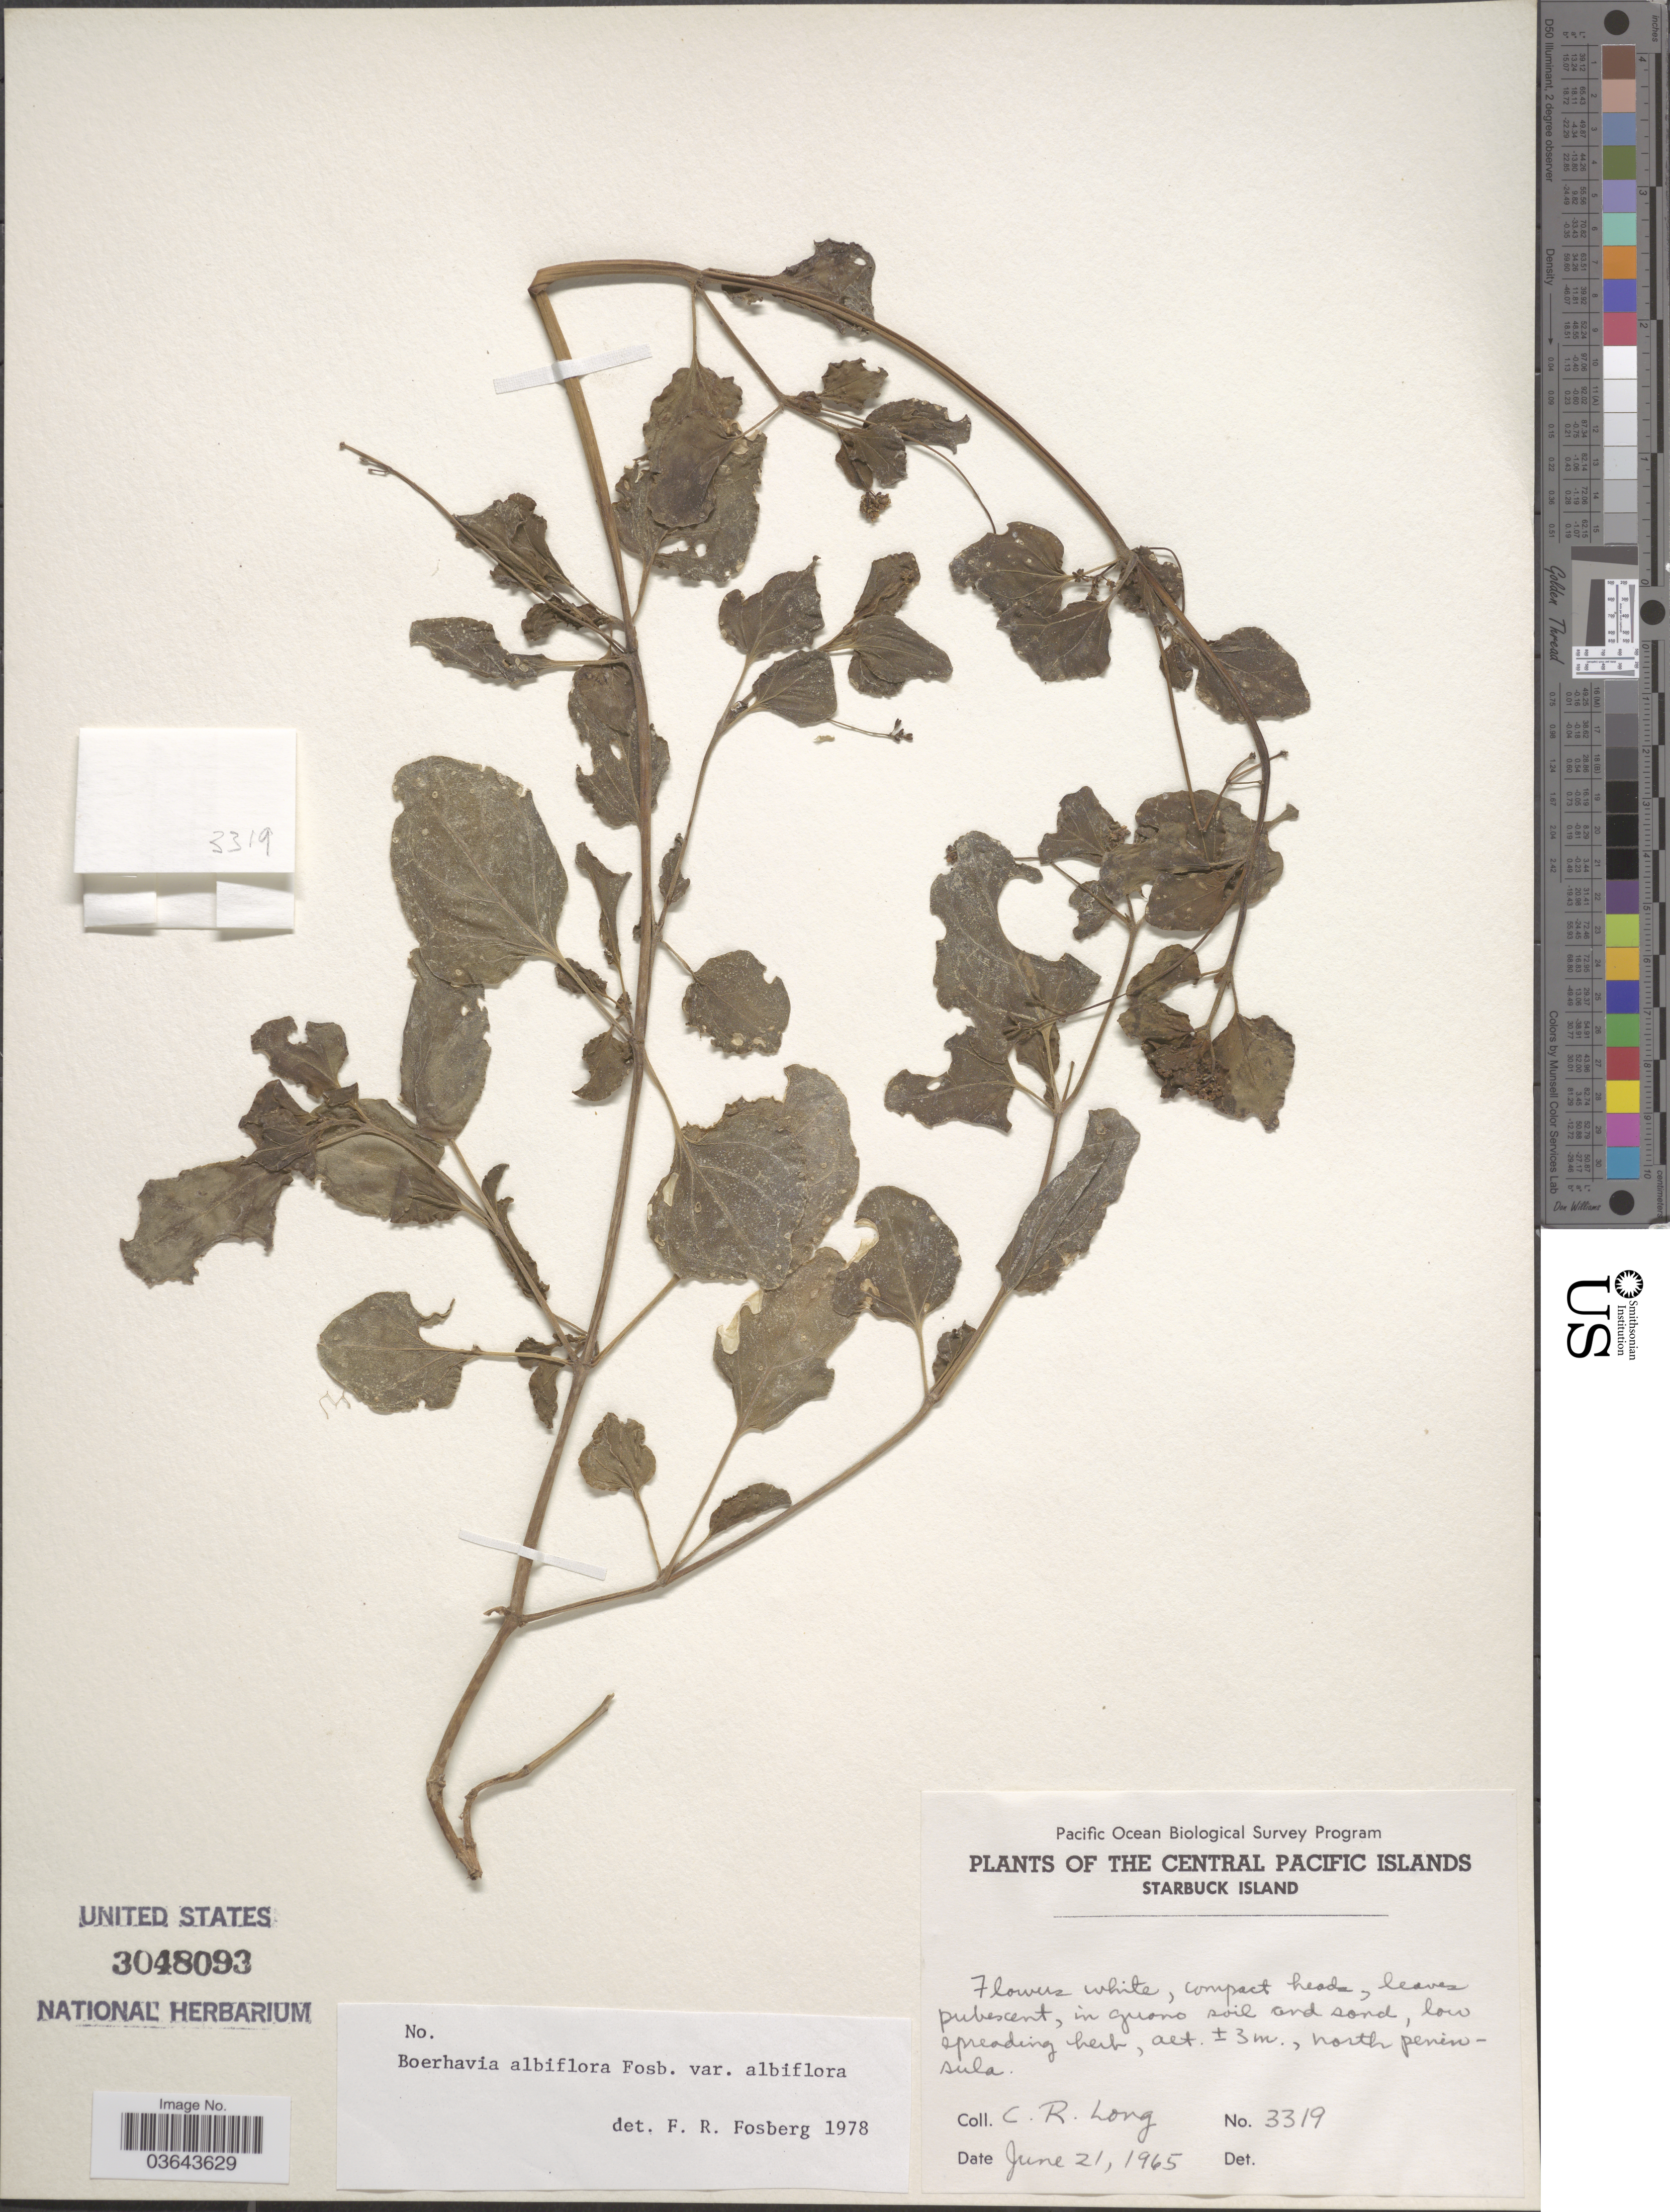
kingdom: Plantae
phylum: Tracheophyta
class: Magnoliopsida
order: Caryophyllales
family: Nyctaginaceae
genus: Boerhavia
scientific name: Boerhavia albiflora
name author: Fosberg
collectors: C. R. Long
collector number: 3319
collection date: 1965-06-21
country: Kiribati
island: Starbuck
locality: The Central Pacific Islands. Starbuck Island, north peninsula.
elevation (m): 3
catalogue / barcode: US 3048093